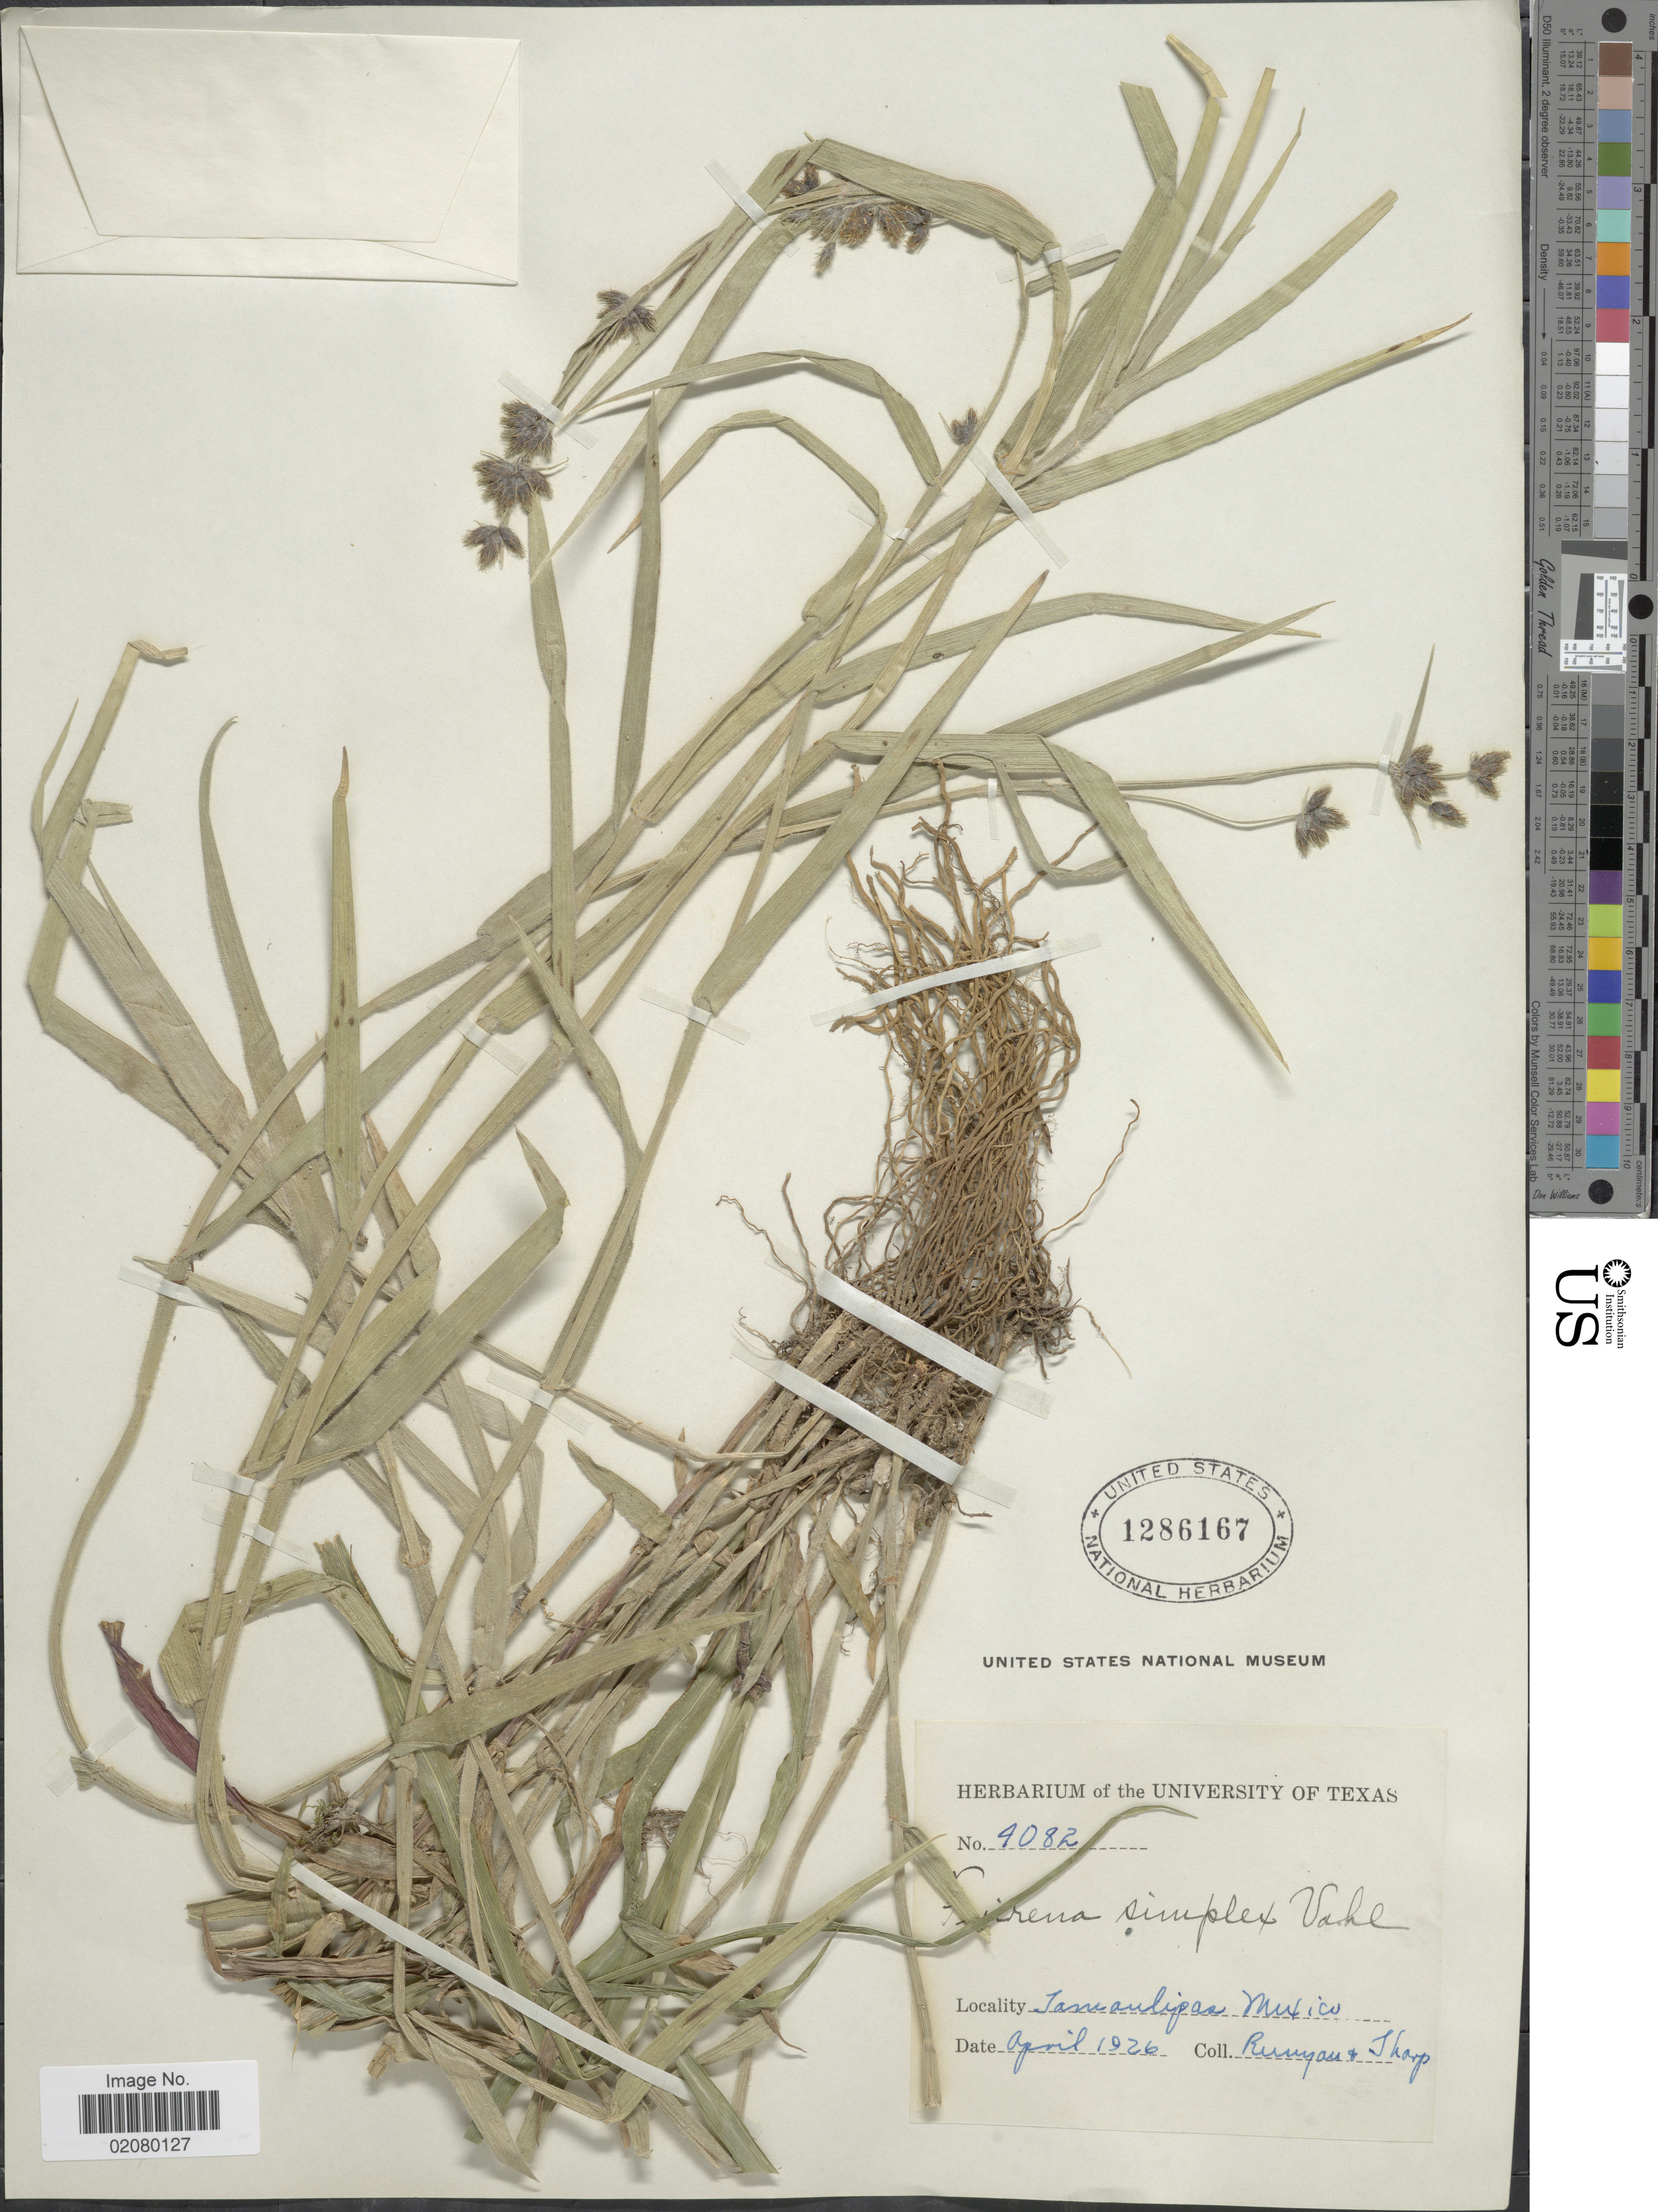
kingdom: Plantae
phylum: Tracheophyta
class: Liliopsida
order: Poales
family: Cyperaceae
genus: Fuirena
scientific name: Fuirena simplex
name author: Vahl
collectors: Runyan & Tharp, --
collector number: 4082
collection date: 1926-04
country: Mexico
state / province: Tamaulipas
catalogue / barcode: US 1286167